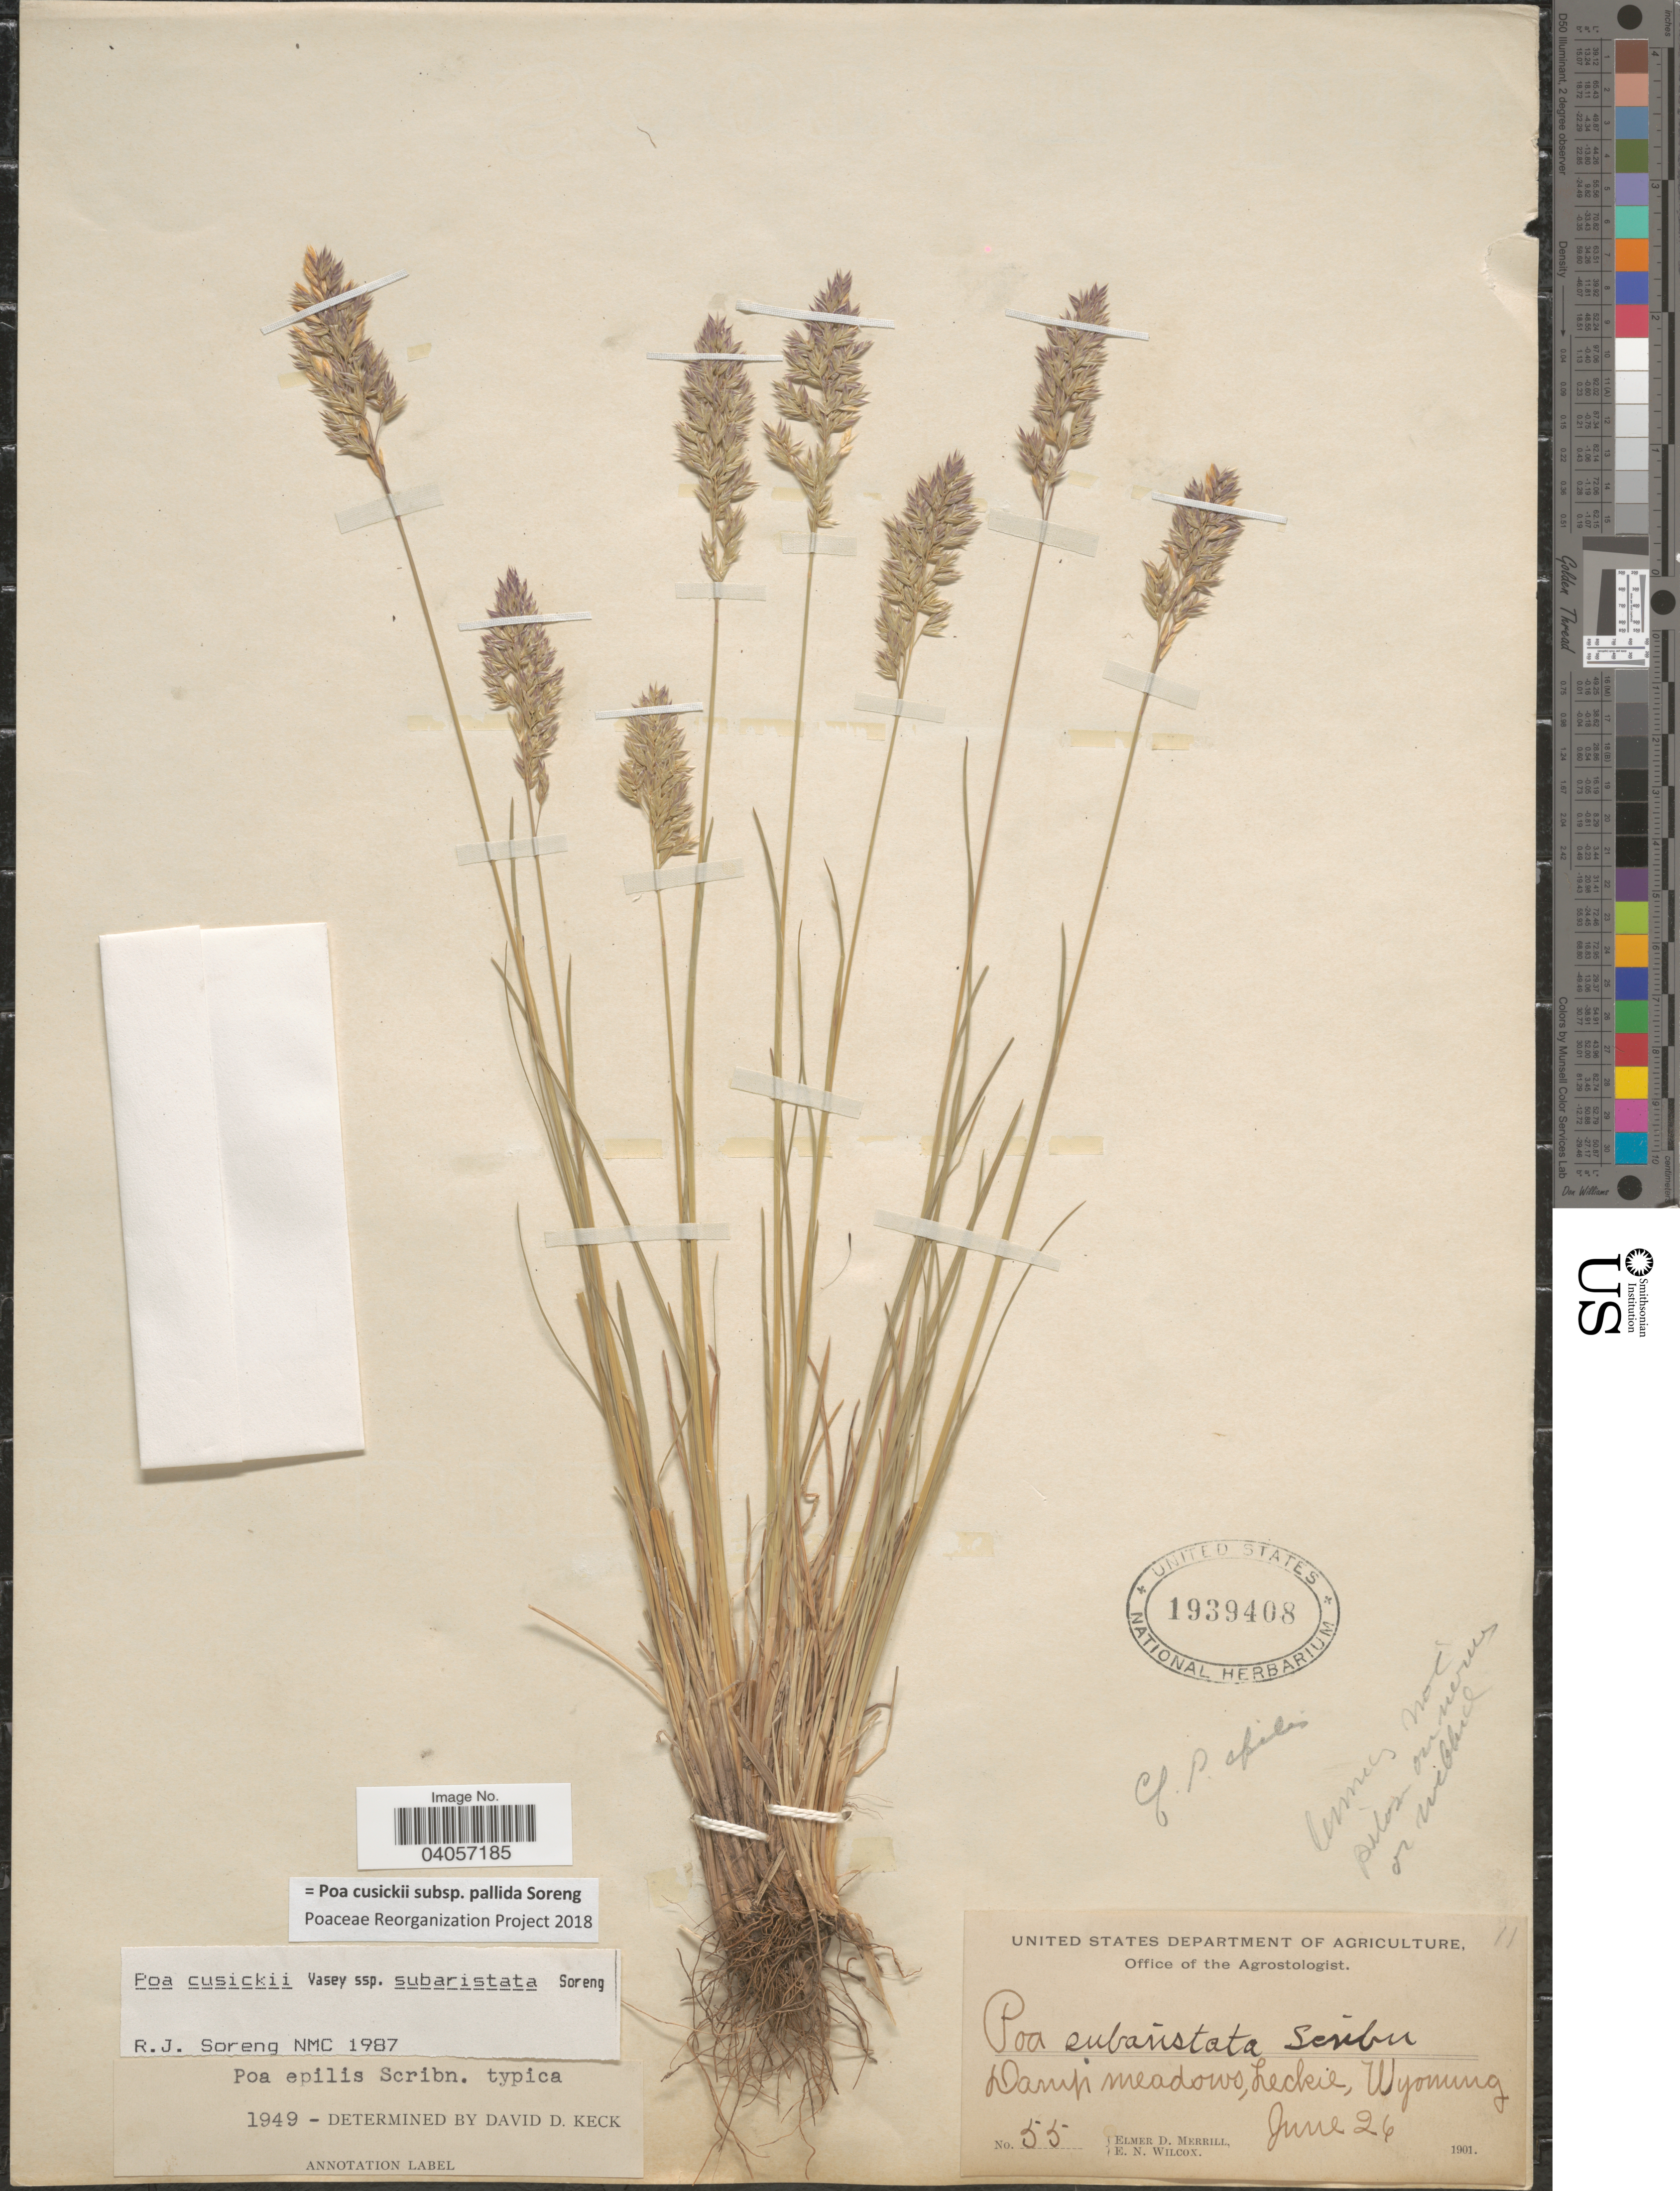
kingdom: Plantae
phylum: Tracheophyta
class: Liliopsida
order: Poales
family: Poaceae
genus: Poa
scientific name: Poa cusickii subsp. pallida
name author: Soreng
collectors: E. D. Merrill & E. Wilcox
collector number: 55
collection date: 1901-06-26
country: United States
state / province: Wyoming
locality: Damp meadows, Leckie.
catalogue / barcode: US 1939408